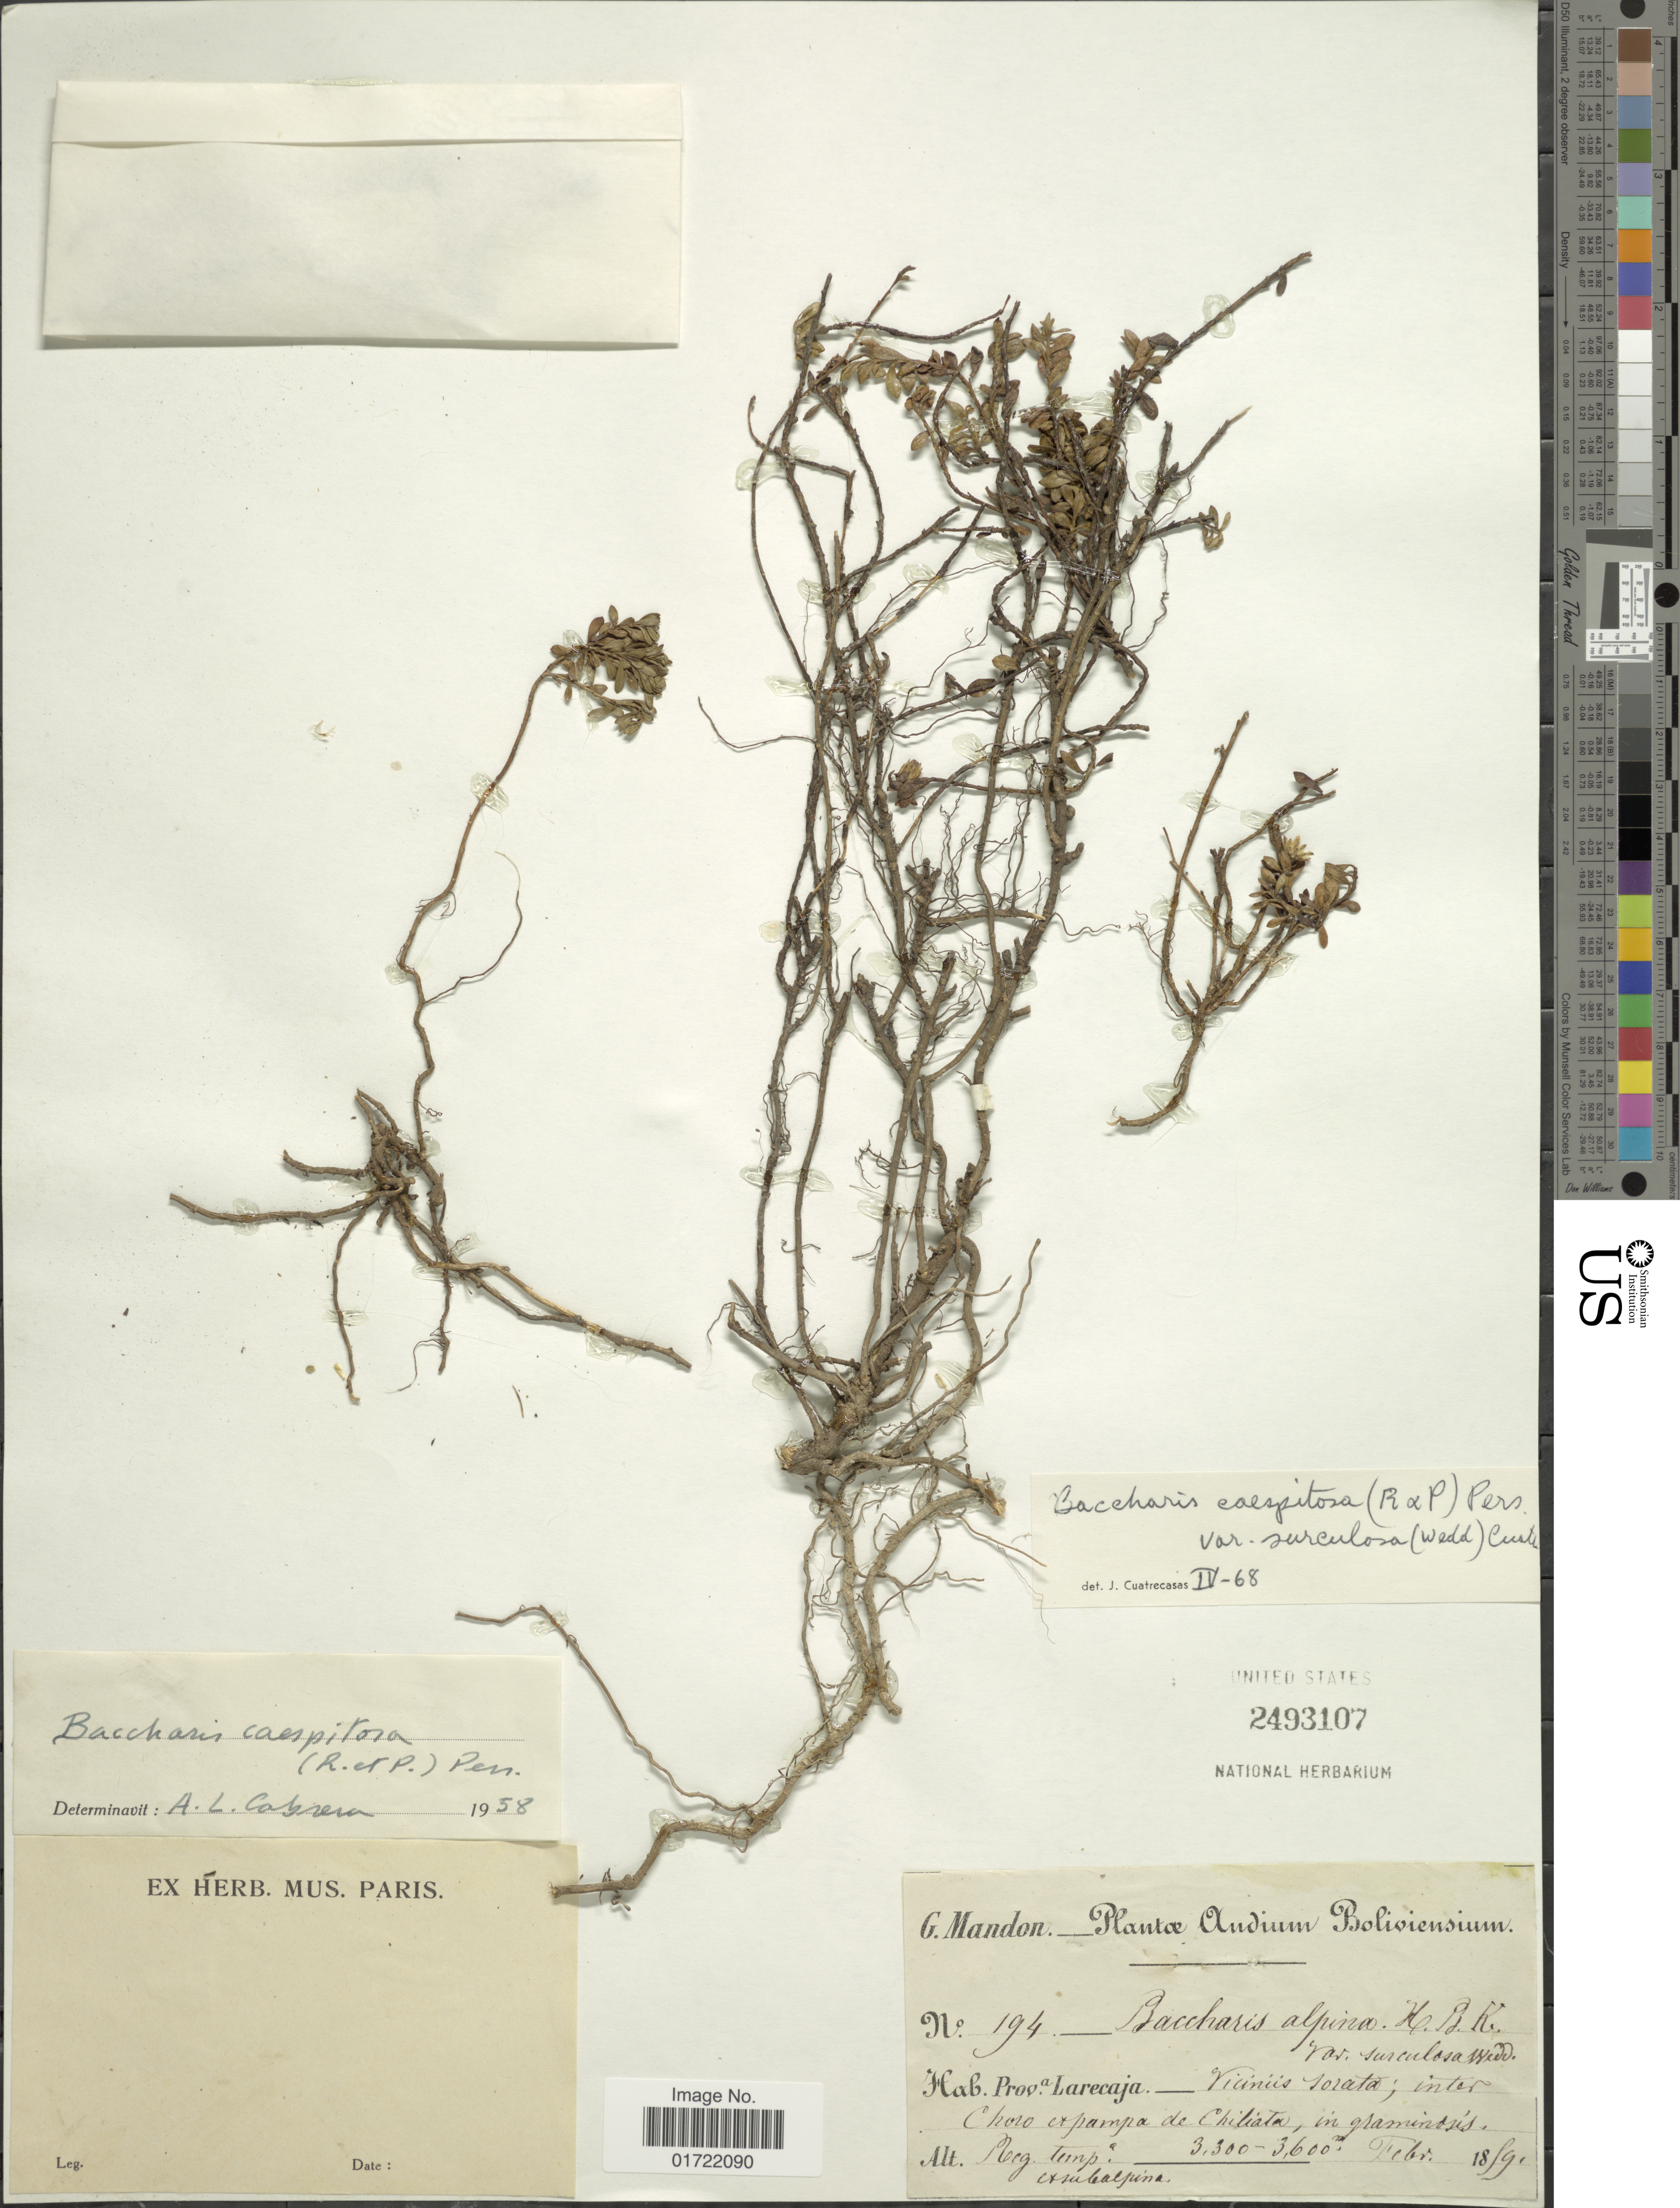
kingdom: Plantae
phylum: Tracheophyta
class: Magnoliopsida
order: Asterales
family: Asteraceae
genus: Baccharis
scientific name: Baccharis caespitosa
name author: (Ruiz & Pav.) Pers.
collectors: G. Mandon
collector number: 194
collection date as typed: Transcribed d/m/y: 18/2/59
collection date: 1859-02-18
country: Bolivia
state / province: La Páz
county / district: Larecaja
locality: Viciniis Sorata, inter Choro et Pampa de Chiliata, in graminosis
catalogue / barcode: US 2493107